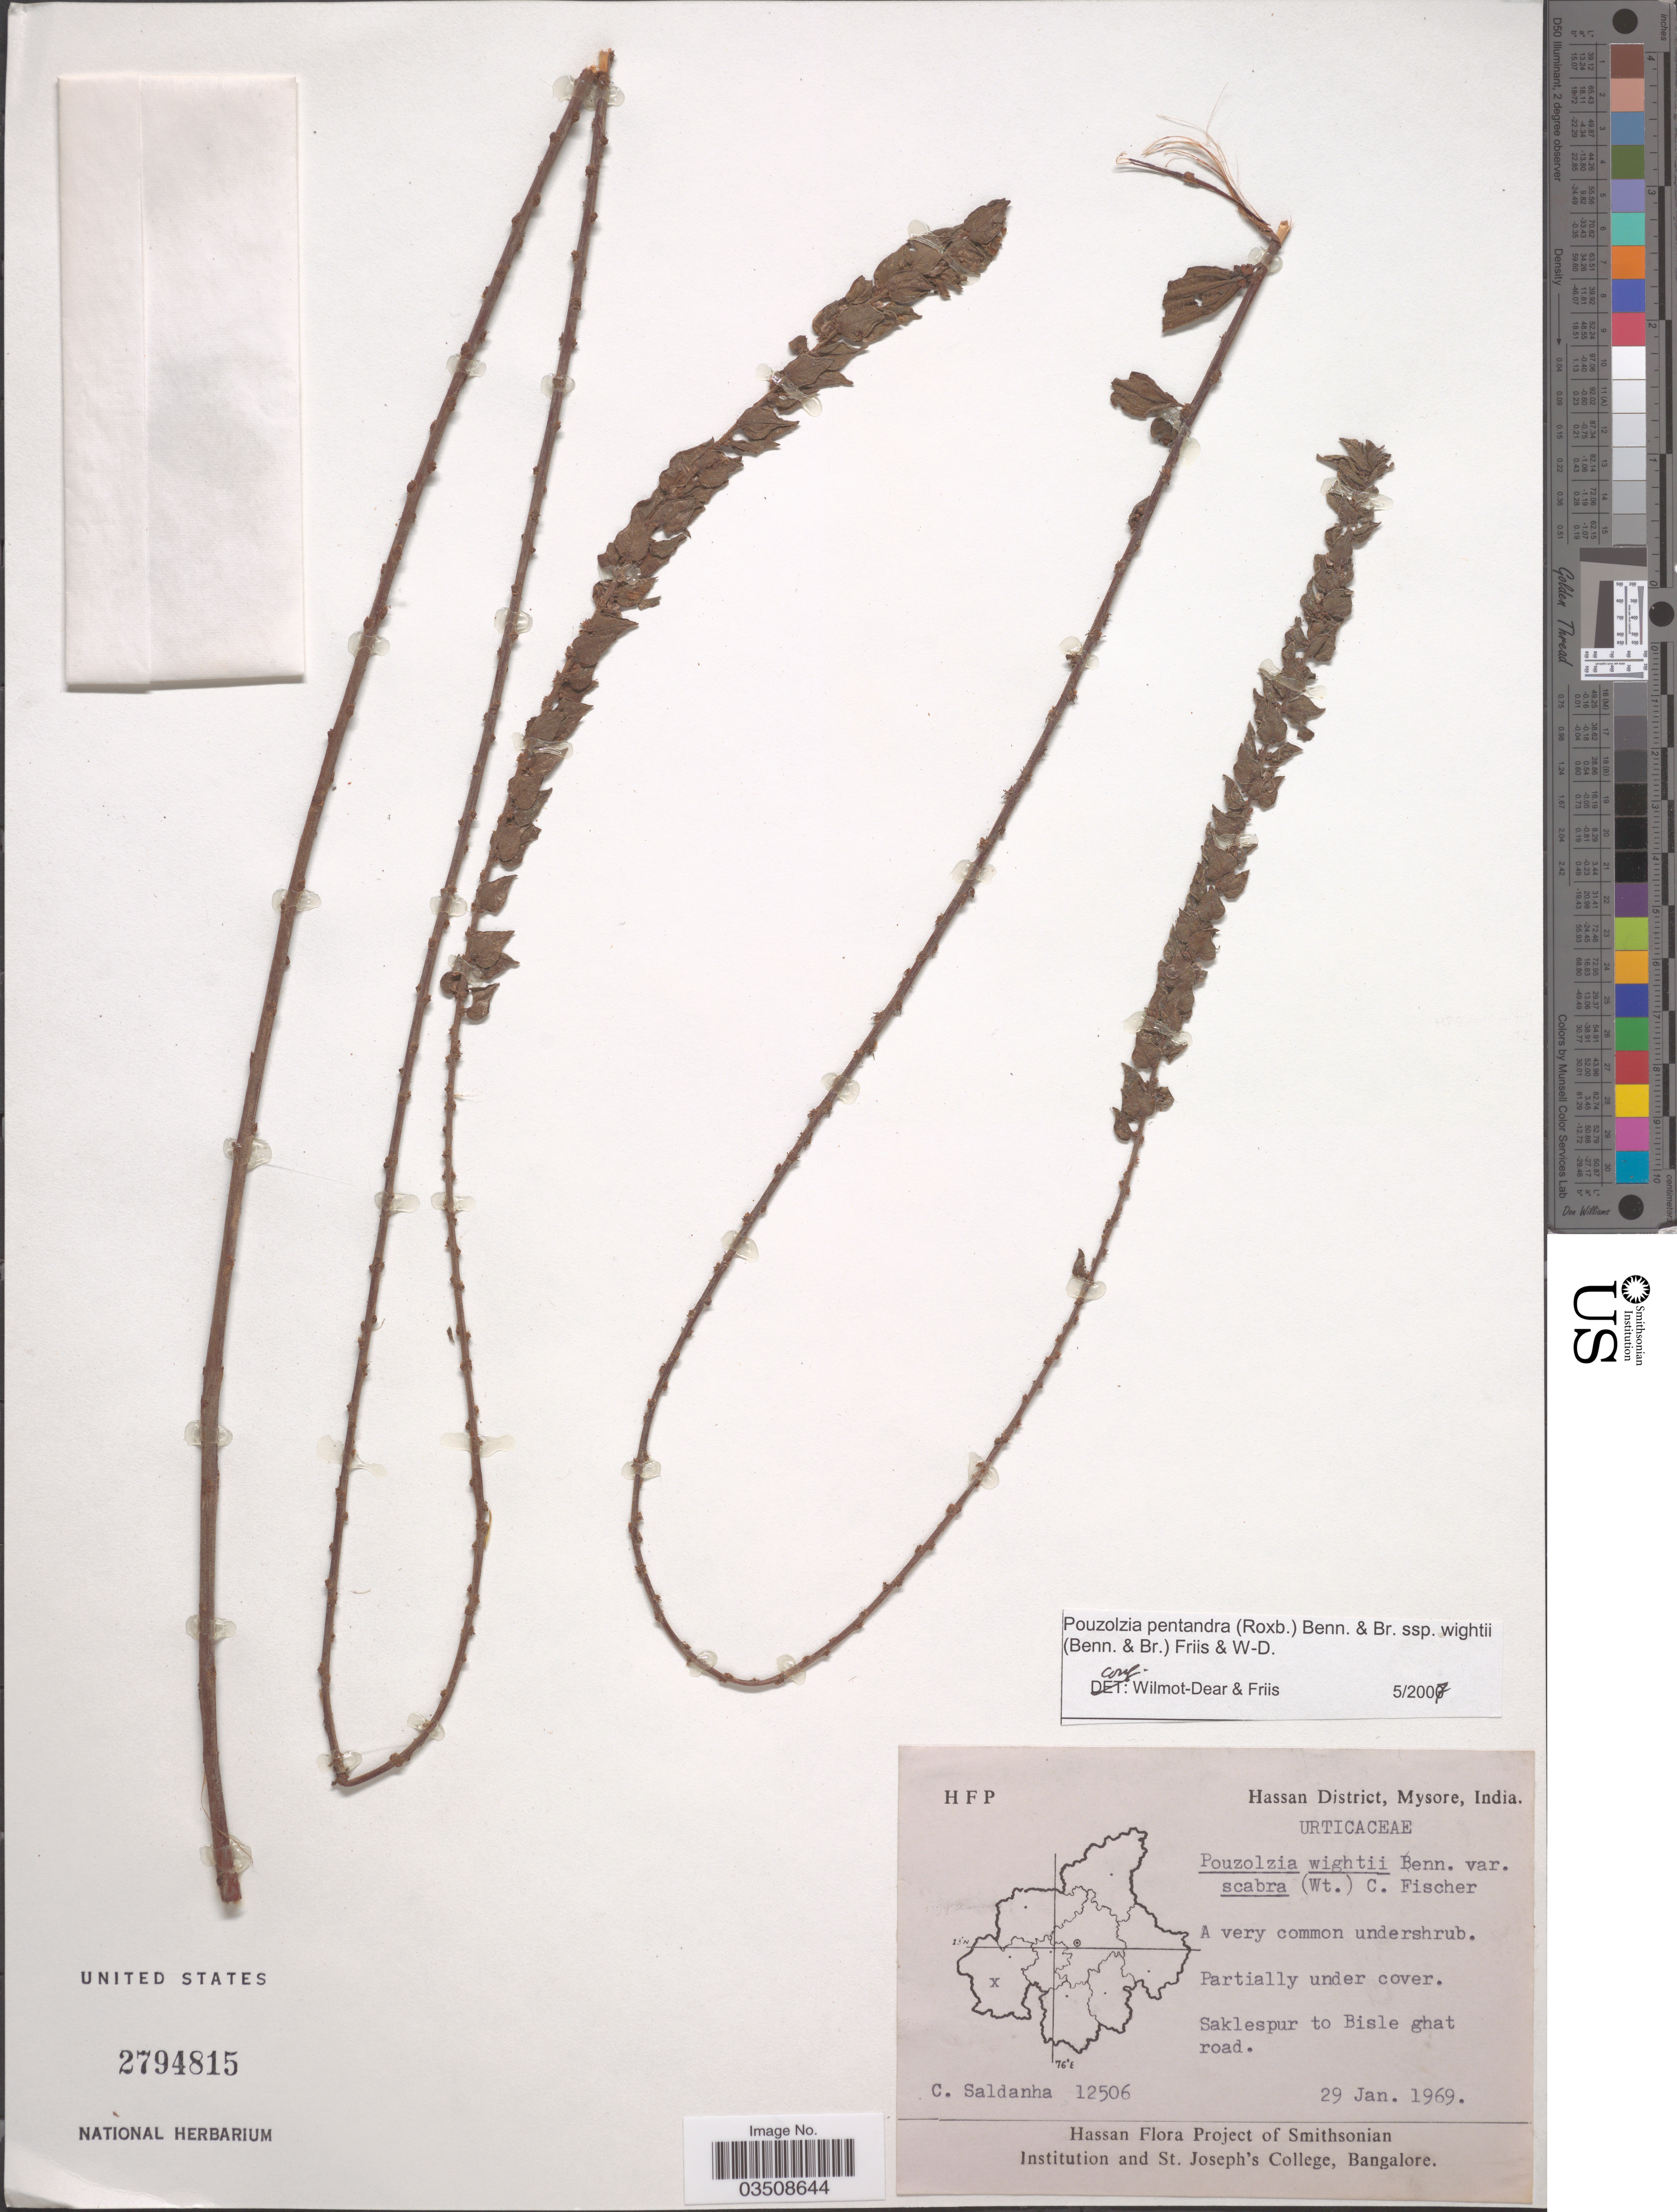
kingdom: Plantae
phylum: Tracheophyta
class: Magnoliopsida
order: Rosales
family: Urticaceae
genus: Gonostegia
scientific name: Gonostegia pentandra var. wightii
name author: (Benn.) Pull. & Karupp.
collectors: C. Saldanha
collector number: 12506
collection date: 1969-01-29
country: India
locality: Hassan District, Mysore. Saklespur to Bisle ghat road.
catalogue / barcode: US 2794815